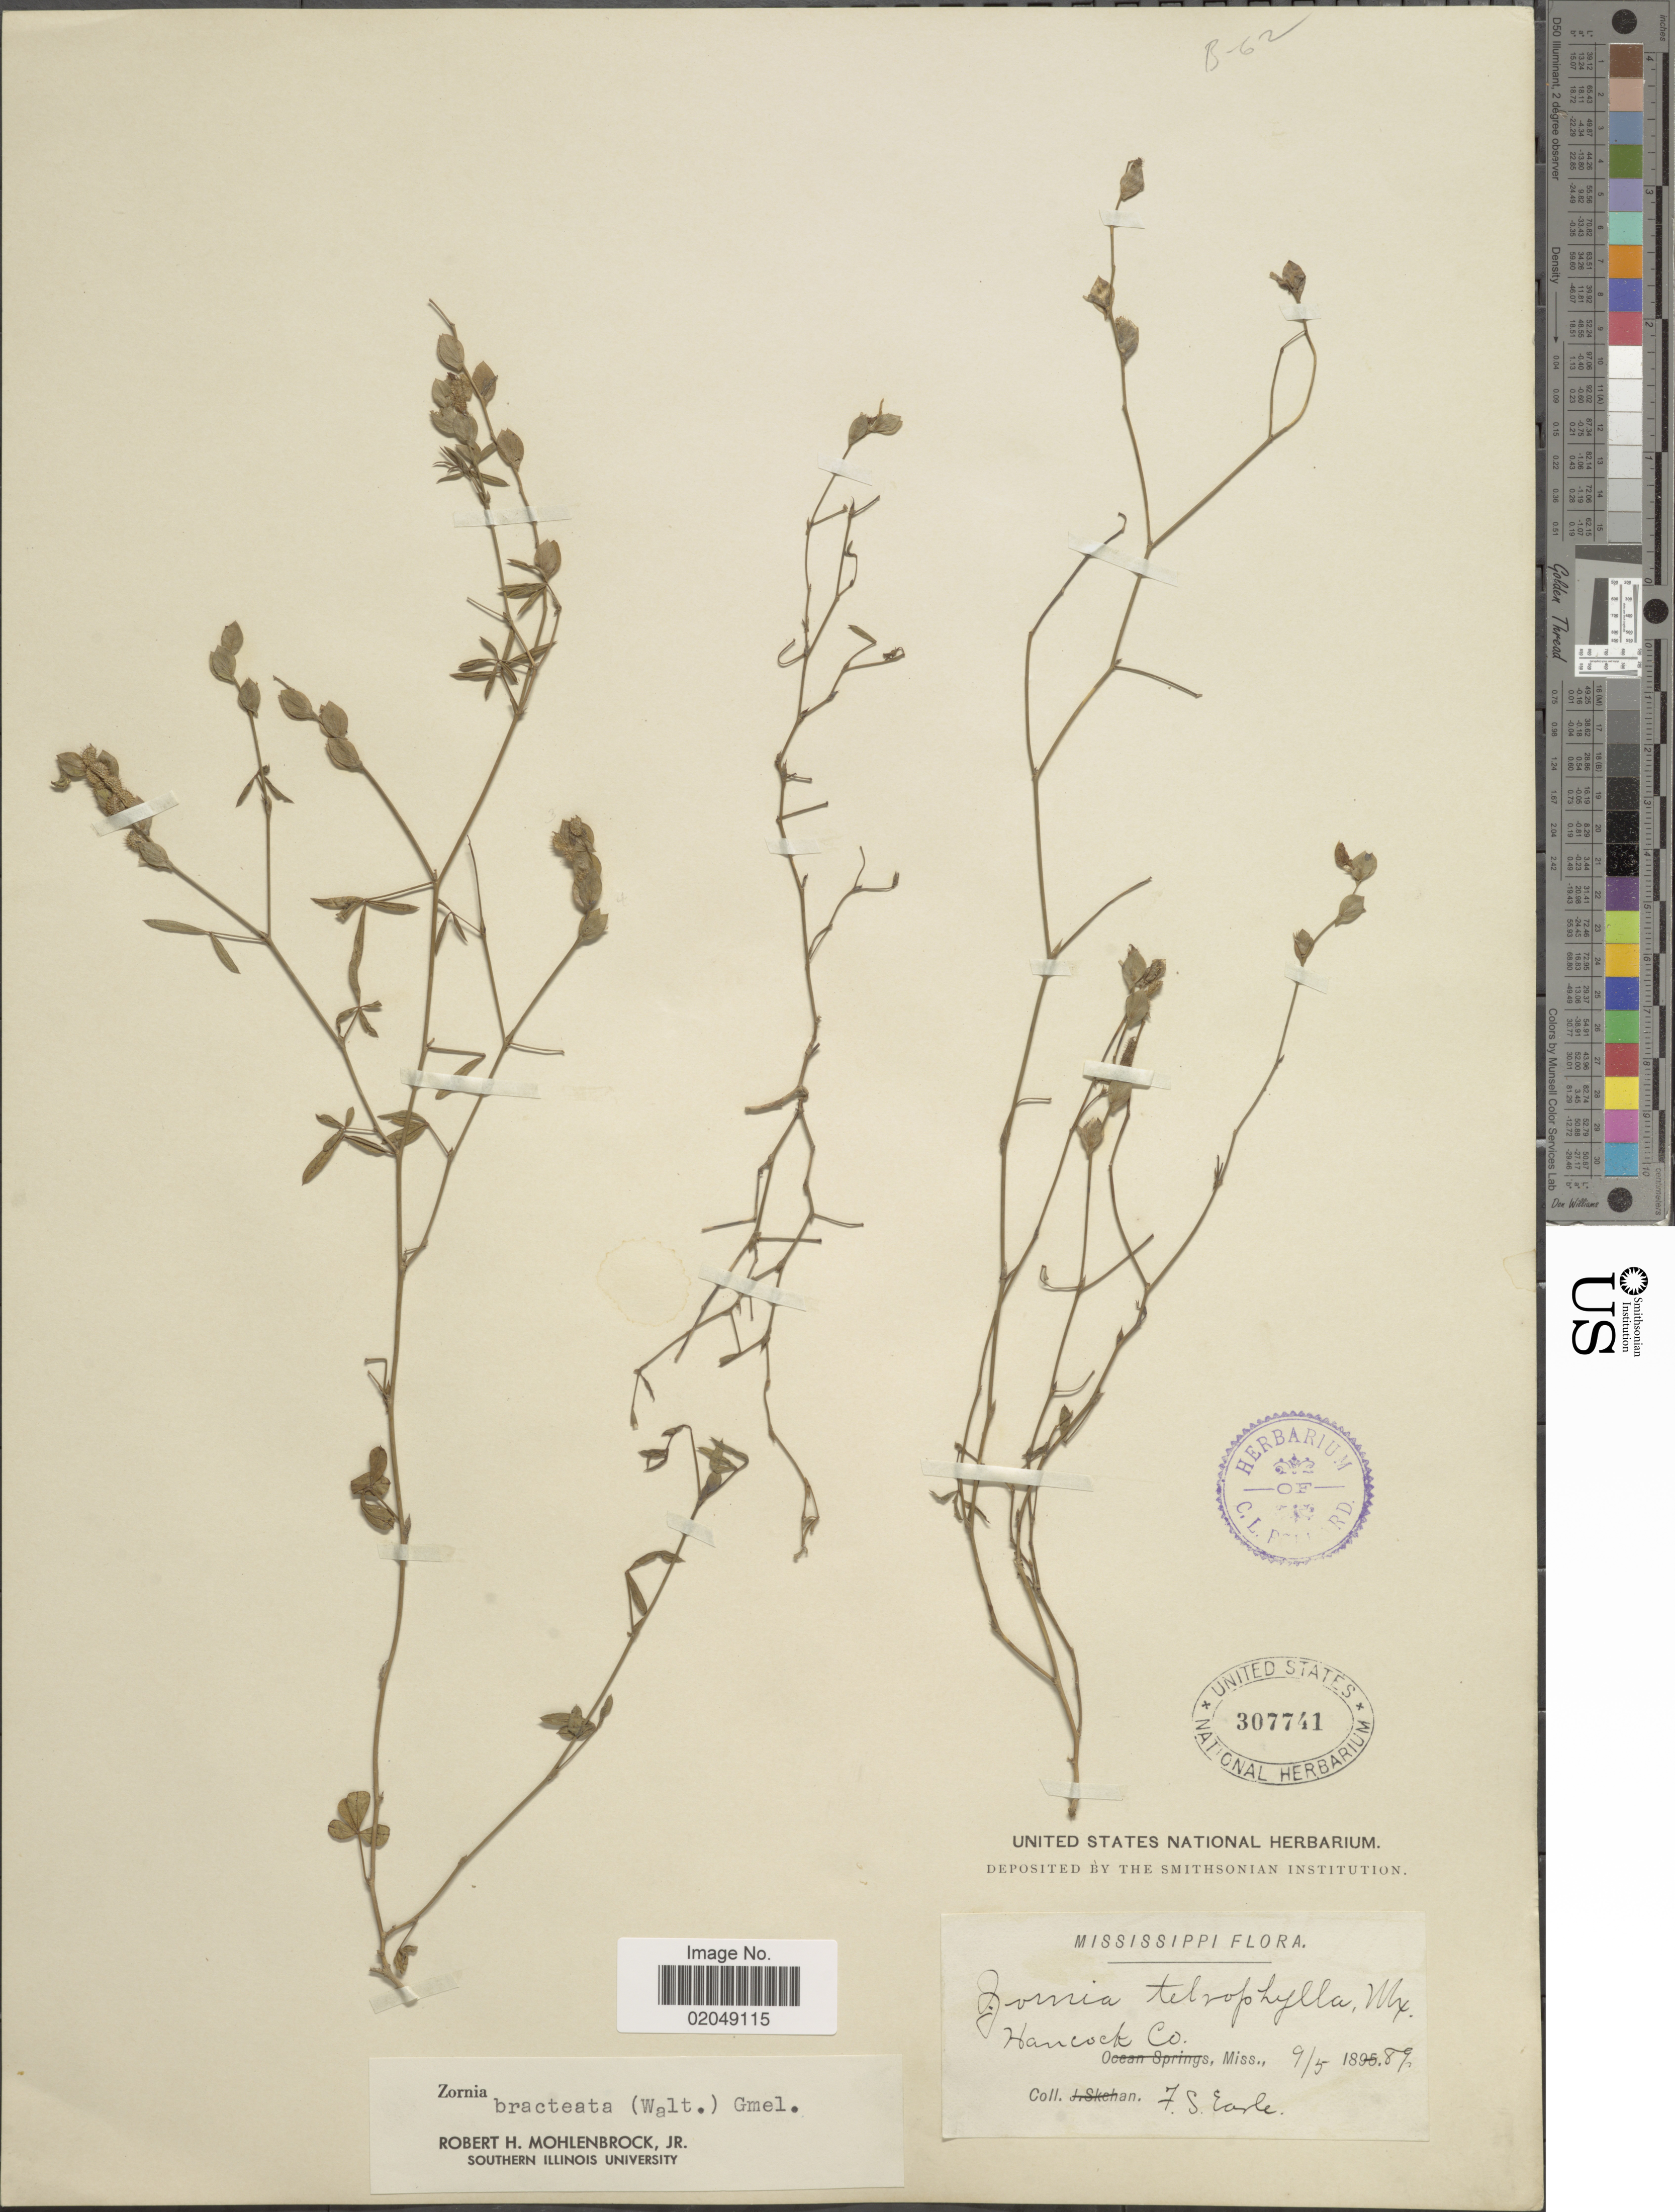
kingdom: Plantae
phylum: Tracheophyta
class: Magnoliopsida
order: Fabales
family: Fabaceae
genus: Zornia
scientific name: Zornia bracteata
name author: J.F. Gmel.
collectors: F. S. Earle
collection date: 1889-09-05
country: United States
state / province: Mississippi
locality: Hancock Co., Miss.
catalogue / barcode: US 307741